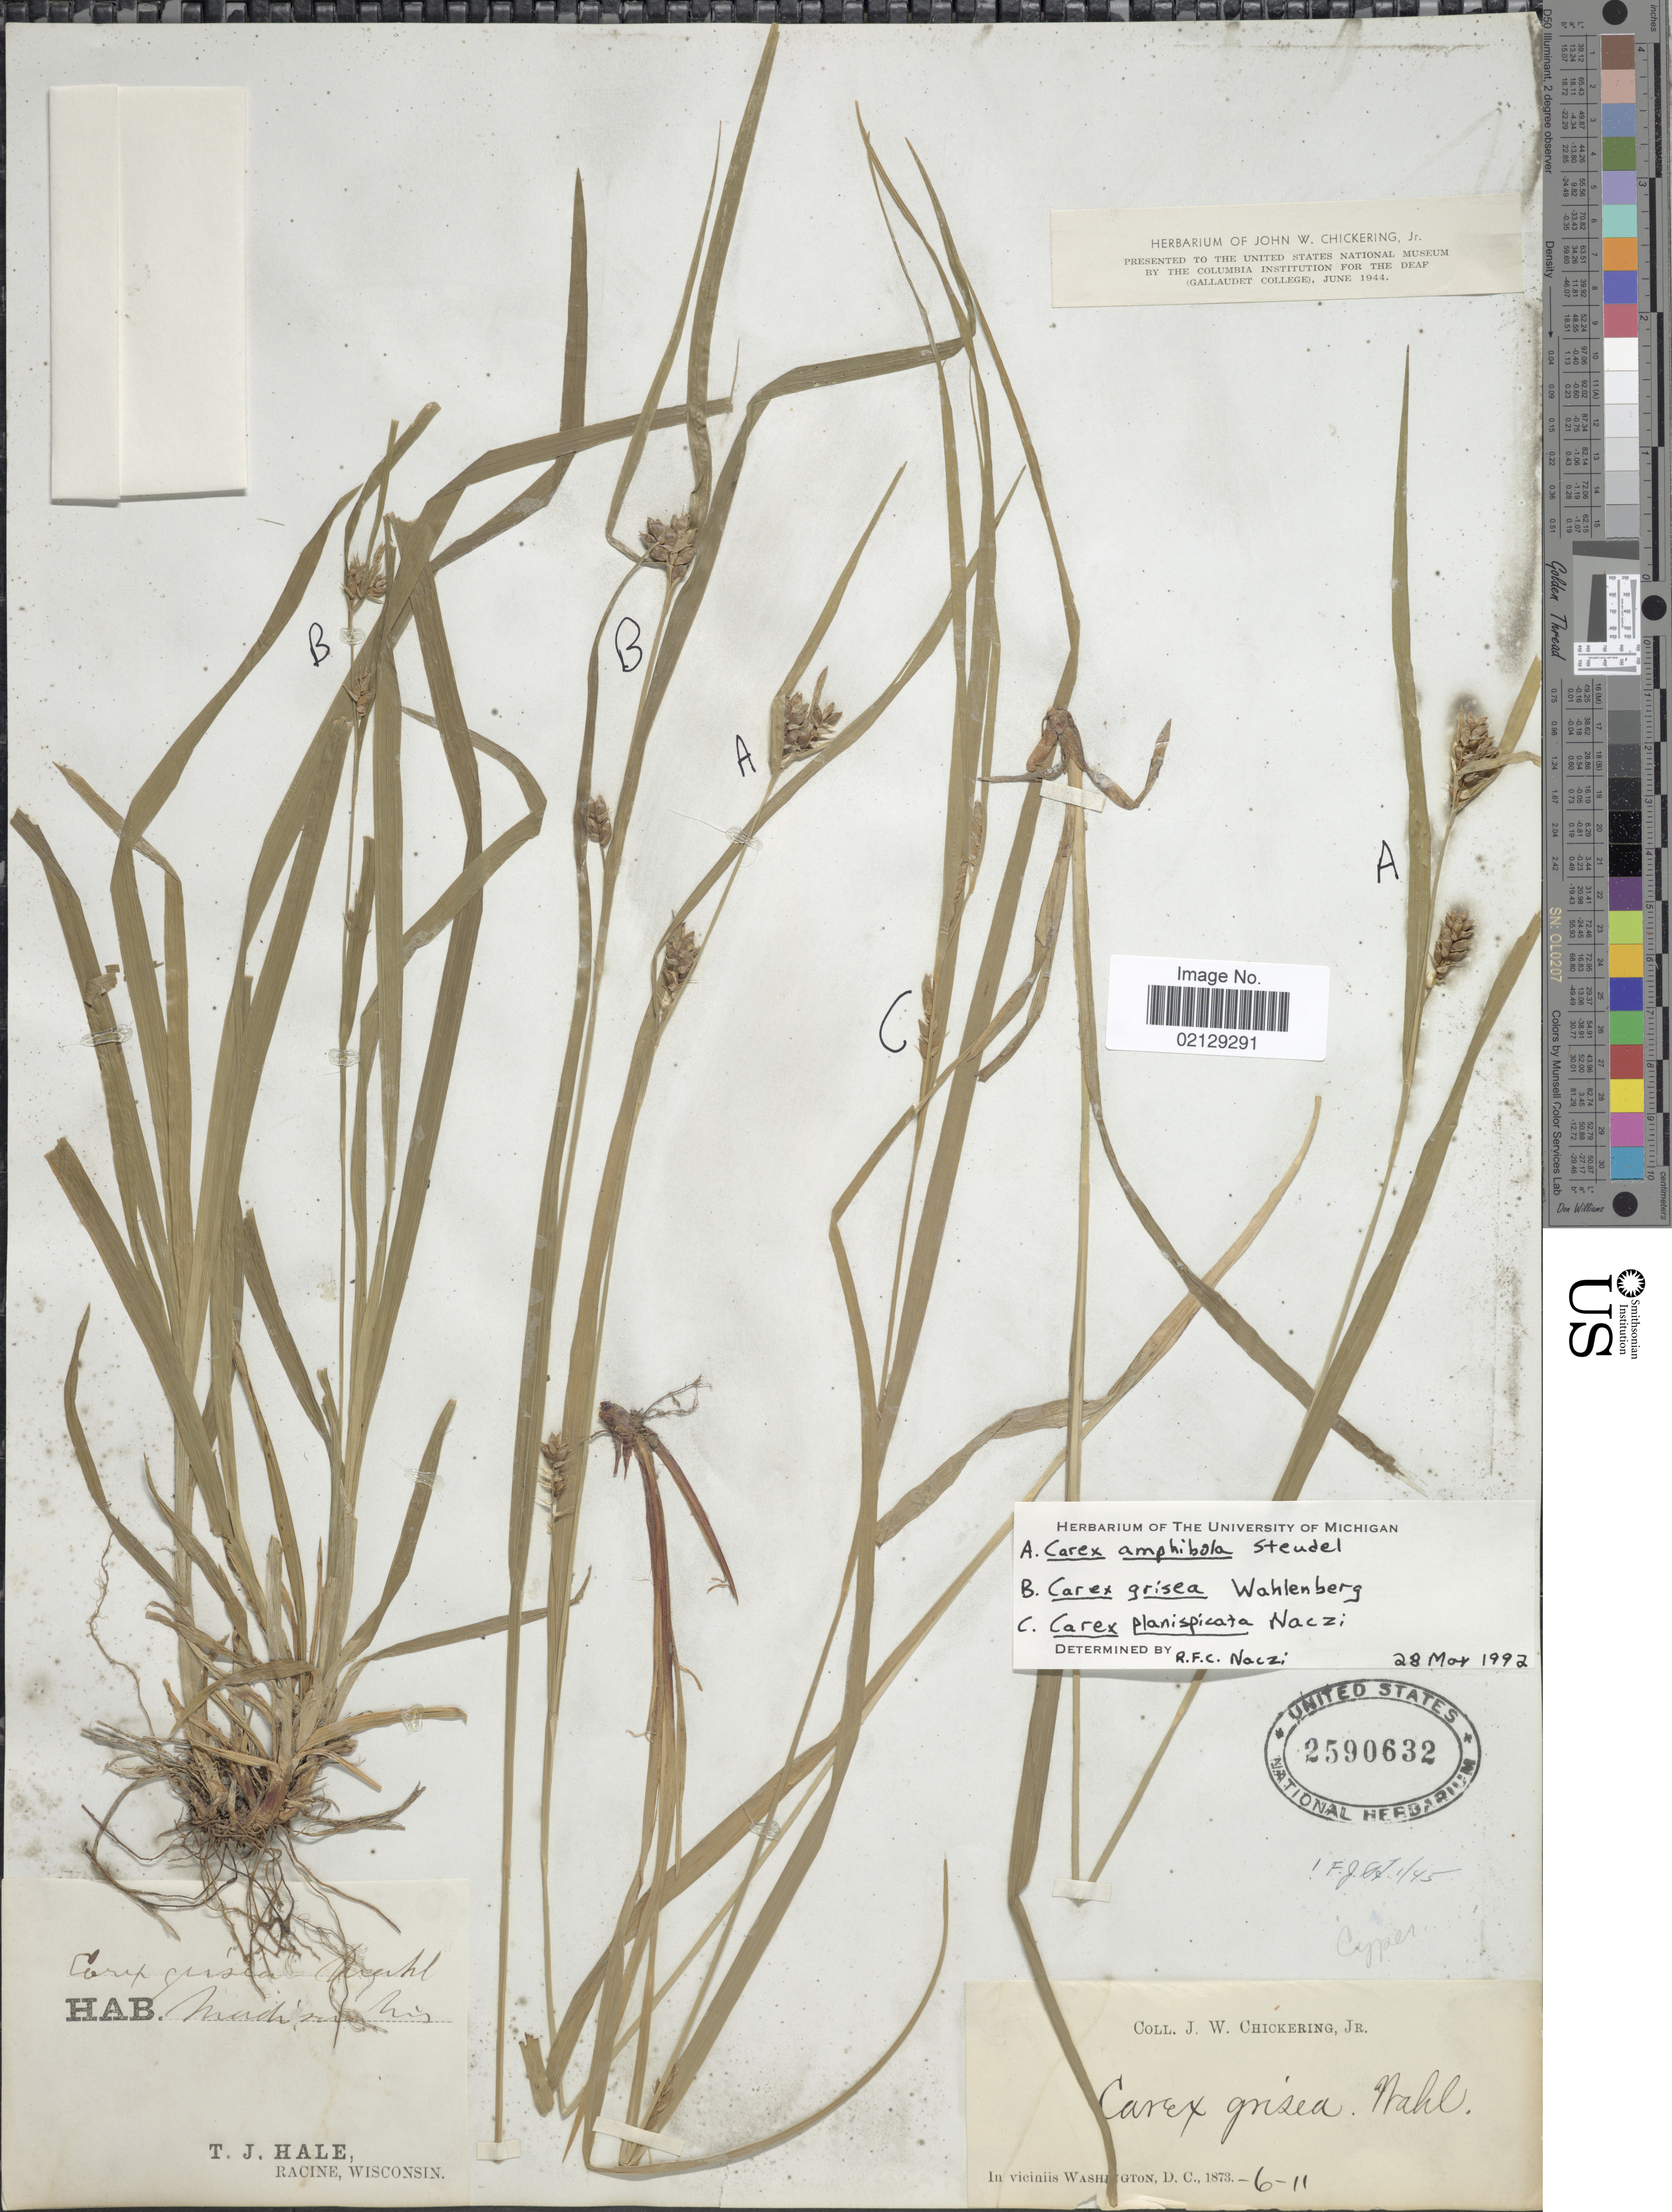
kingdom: Plantae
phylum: Tracheophyta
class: Liliopsida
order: Poales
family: Cyperaceae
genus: Carex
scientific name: Carex planispicata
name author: Naczi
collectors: J. W. Chickering Jr.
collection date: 1873-11-06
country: United States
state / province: District of Columbia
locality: In viciniis Washington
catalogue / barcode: US 2590632-2